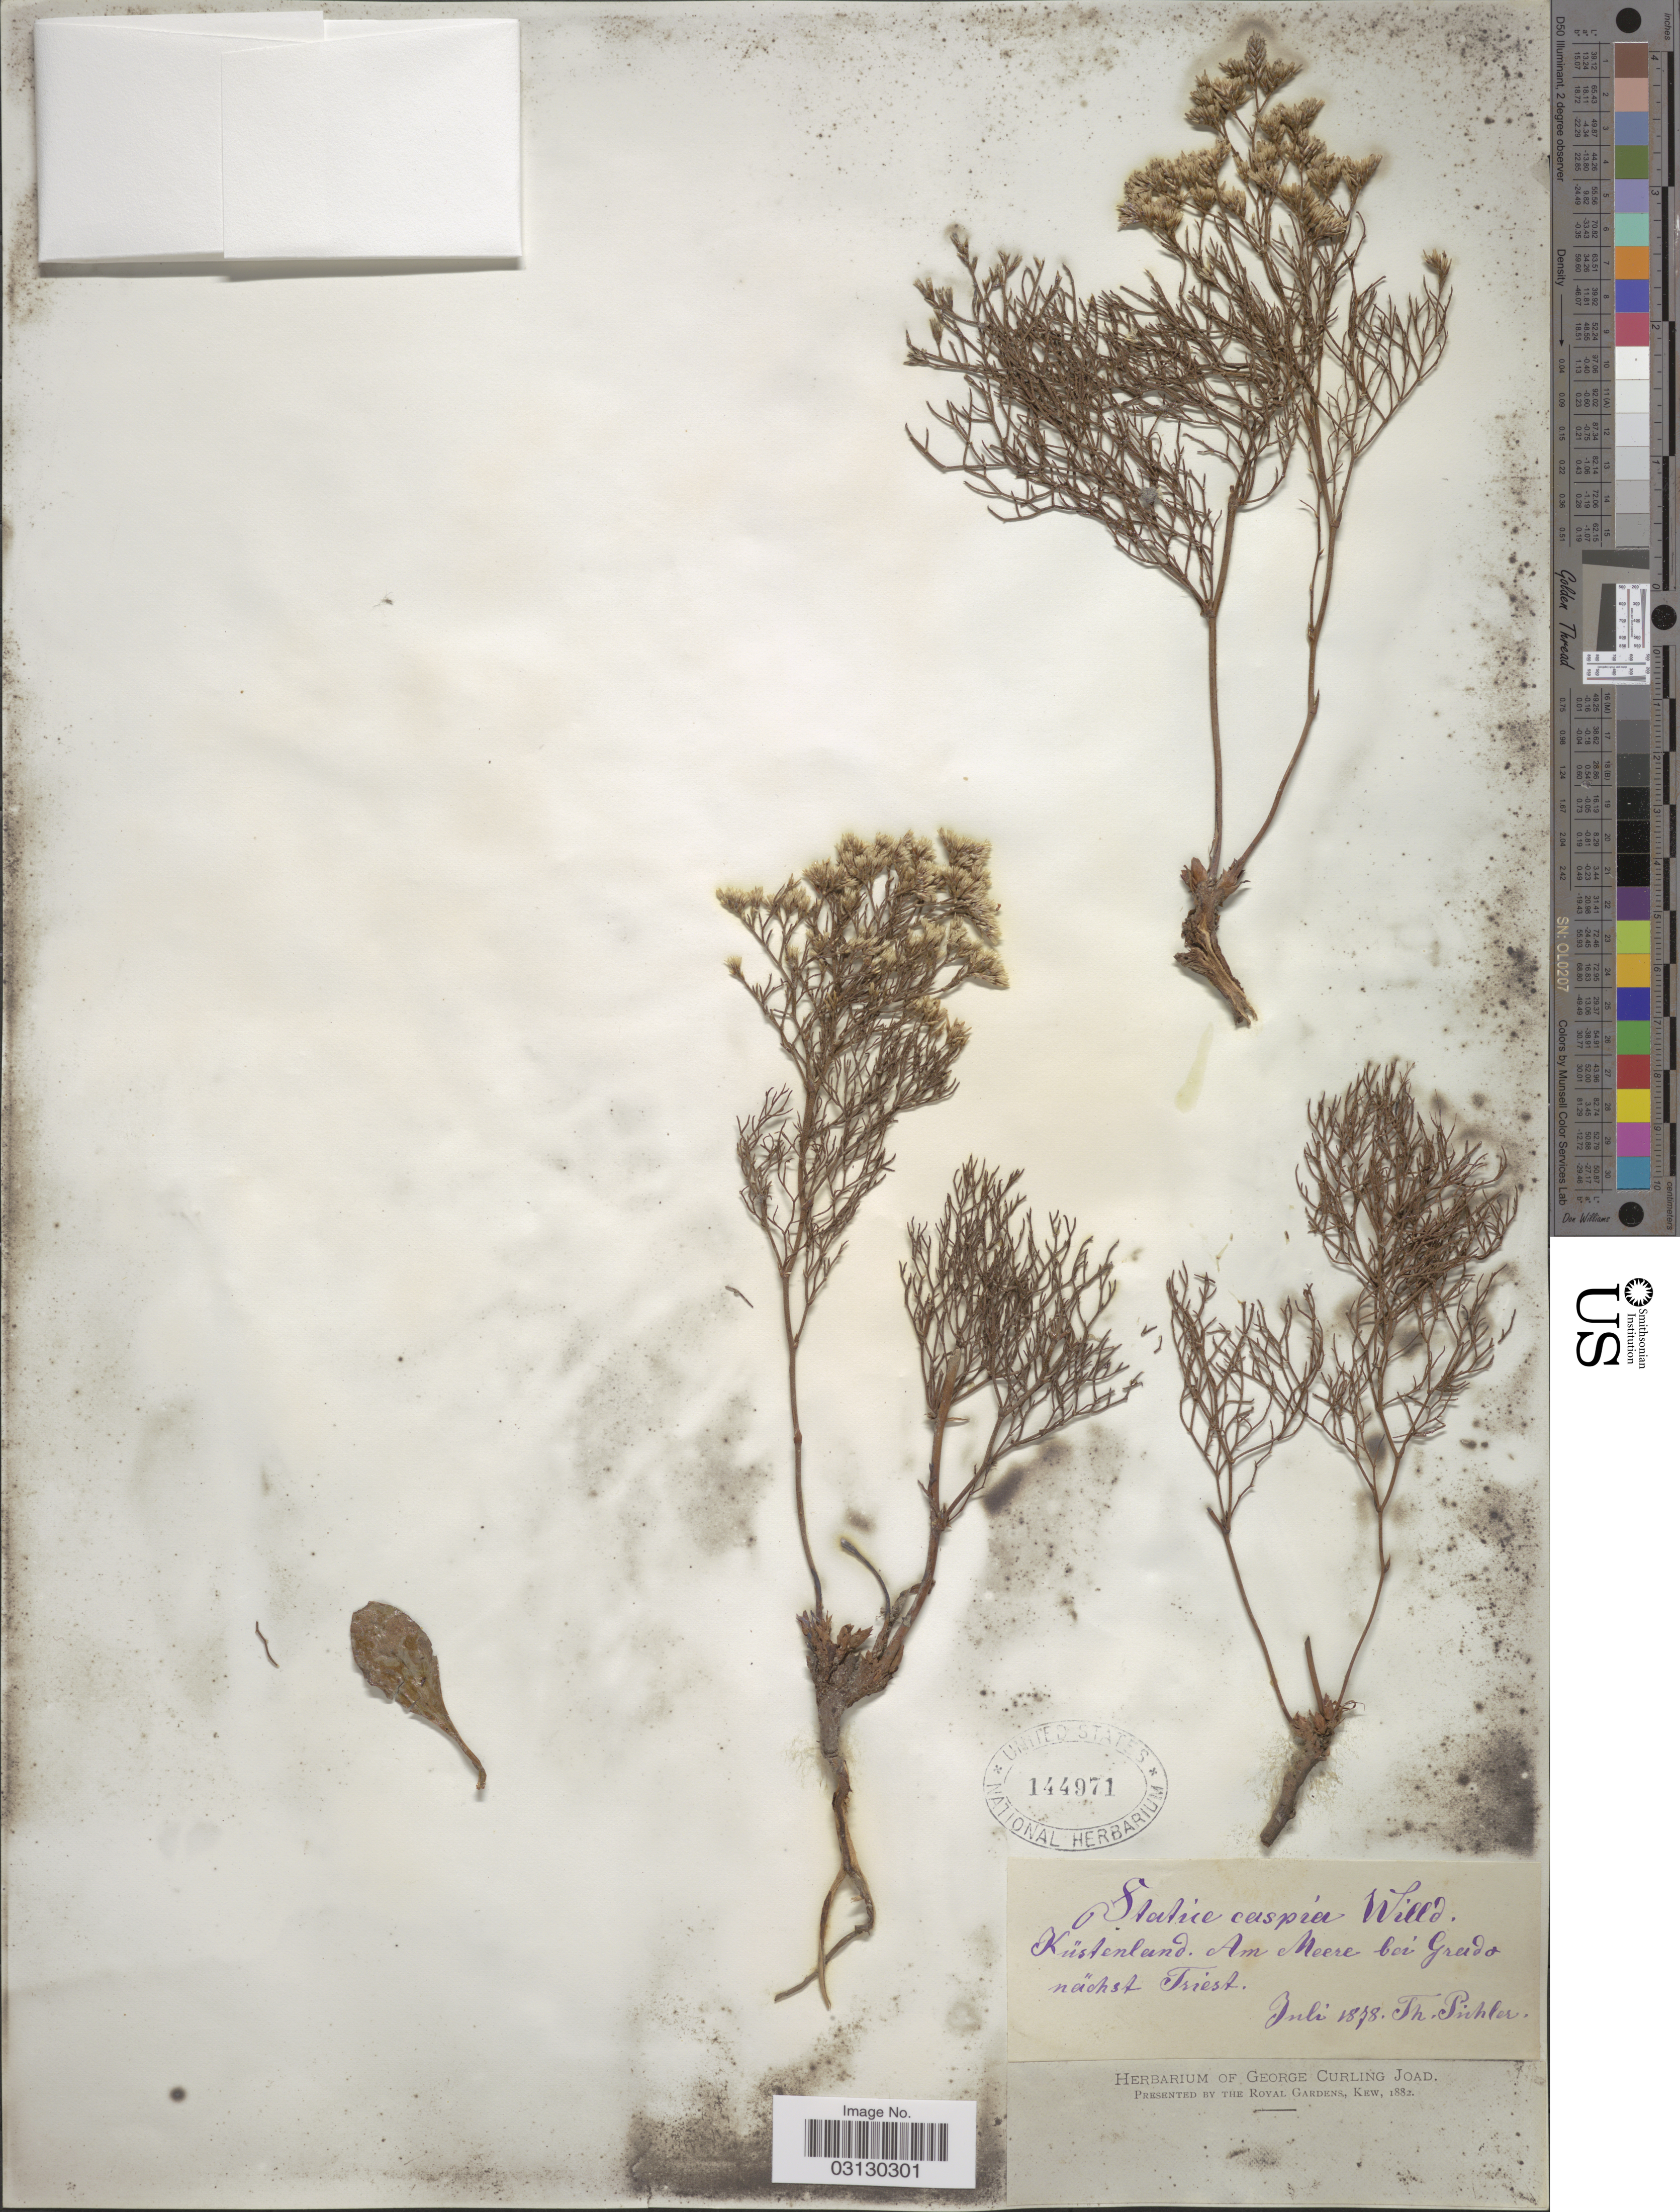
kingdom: Plantae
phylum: Tracheophyta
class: Magnoliopsida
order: Caryophyllales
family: Plumbaginaceae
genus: Limonium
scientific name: Limonium caspium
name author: (Willd.) P. Fourn.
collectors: T. Pichler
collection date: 1878-07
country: Italy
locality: Küstenland. Am Meere bei Greido nächst Triest.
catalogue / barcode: US 144971